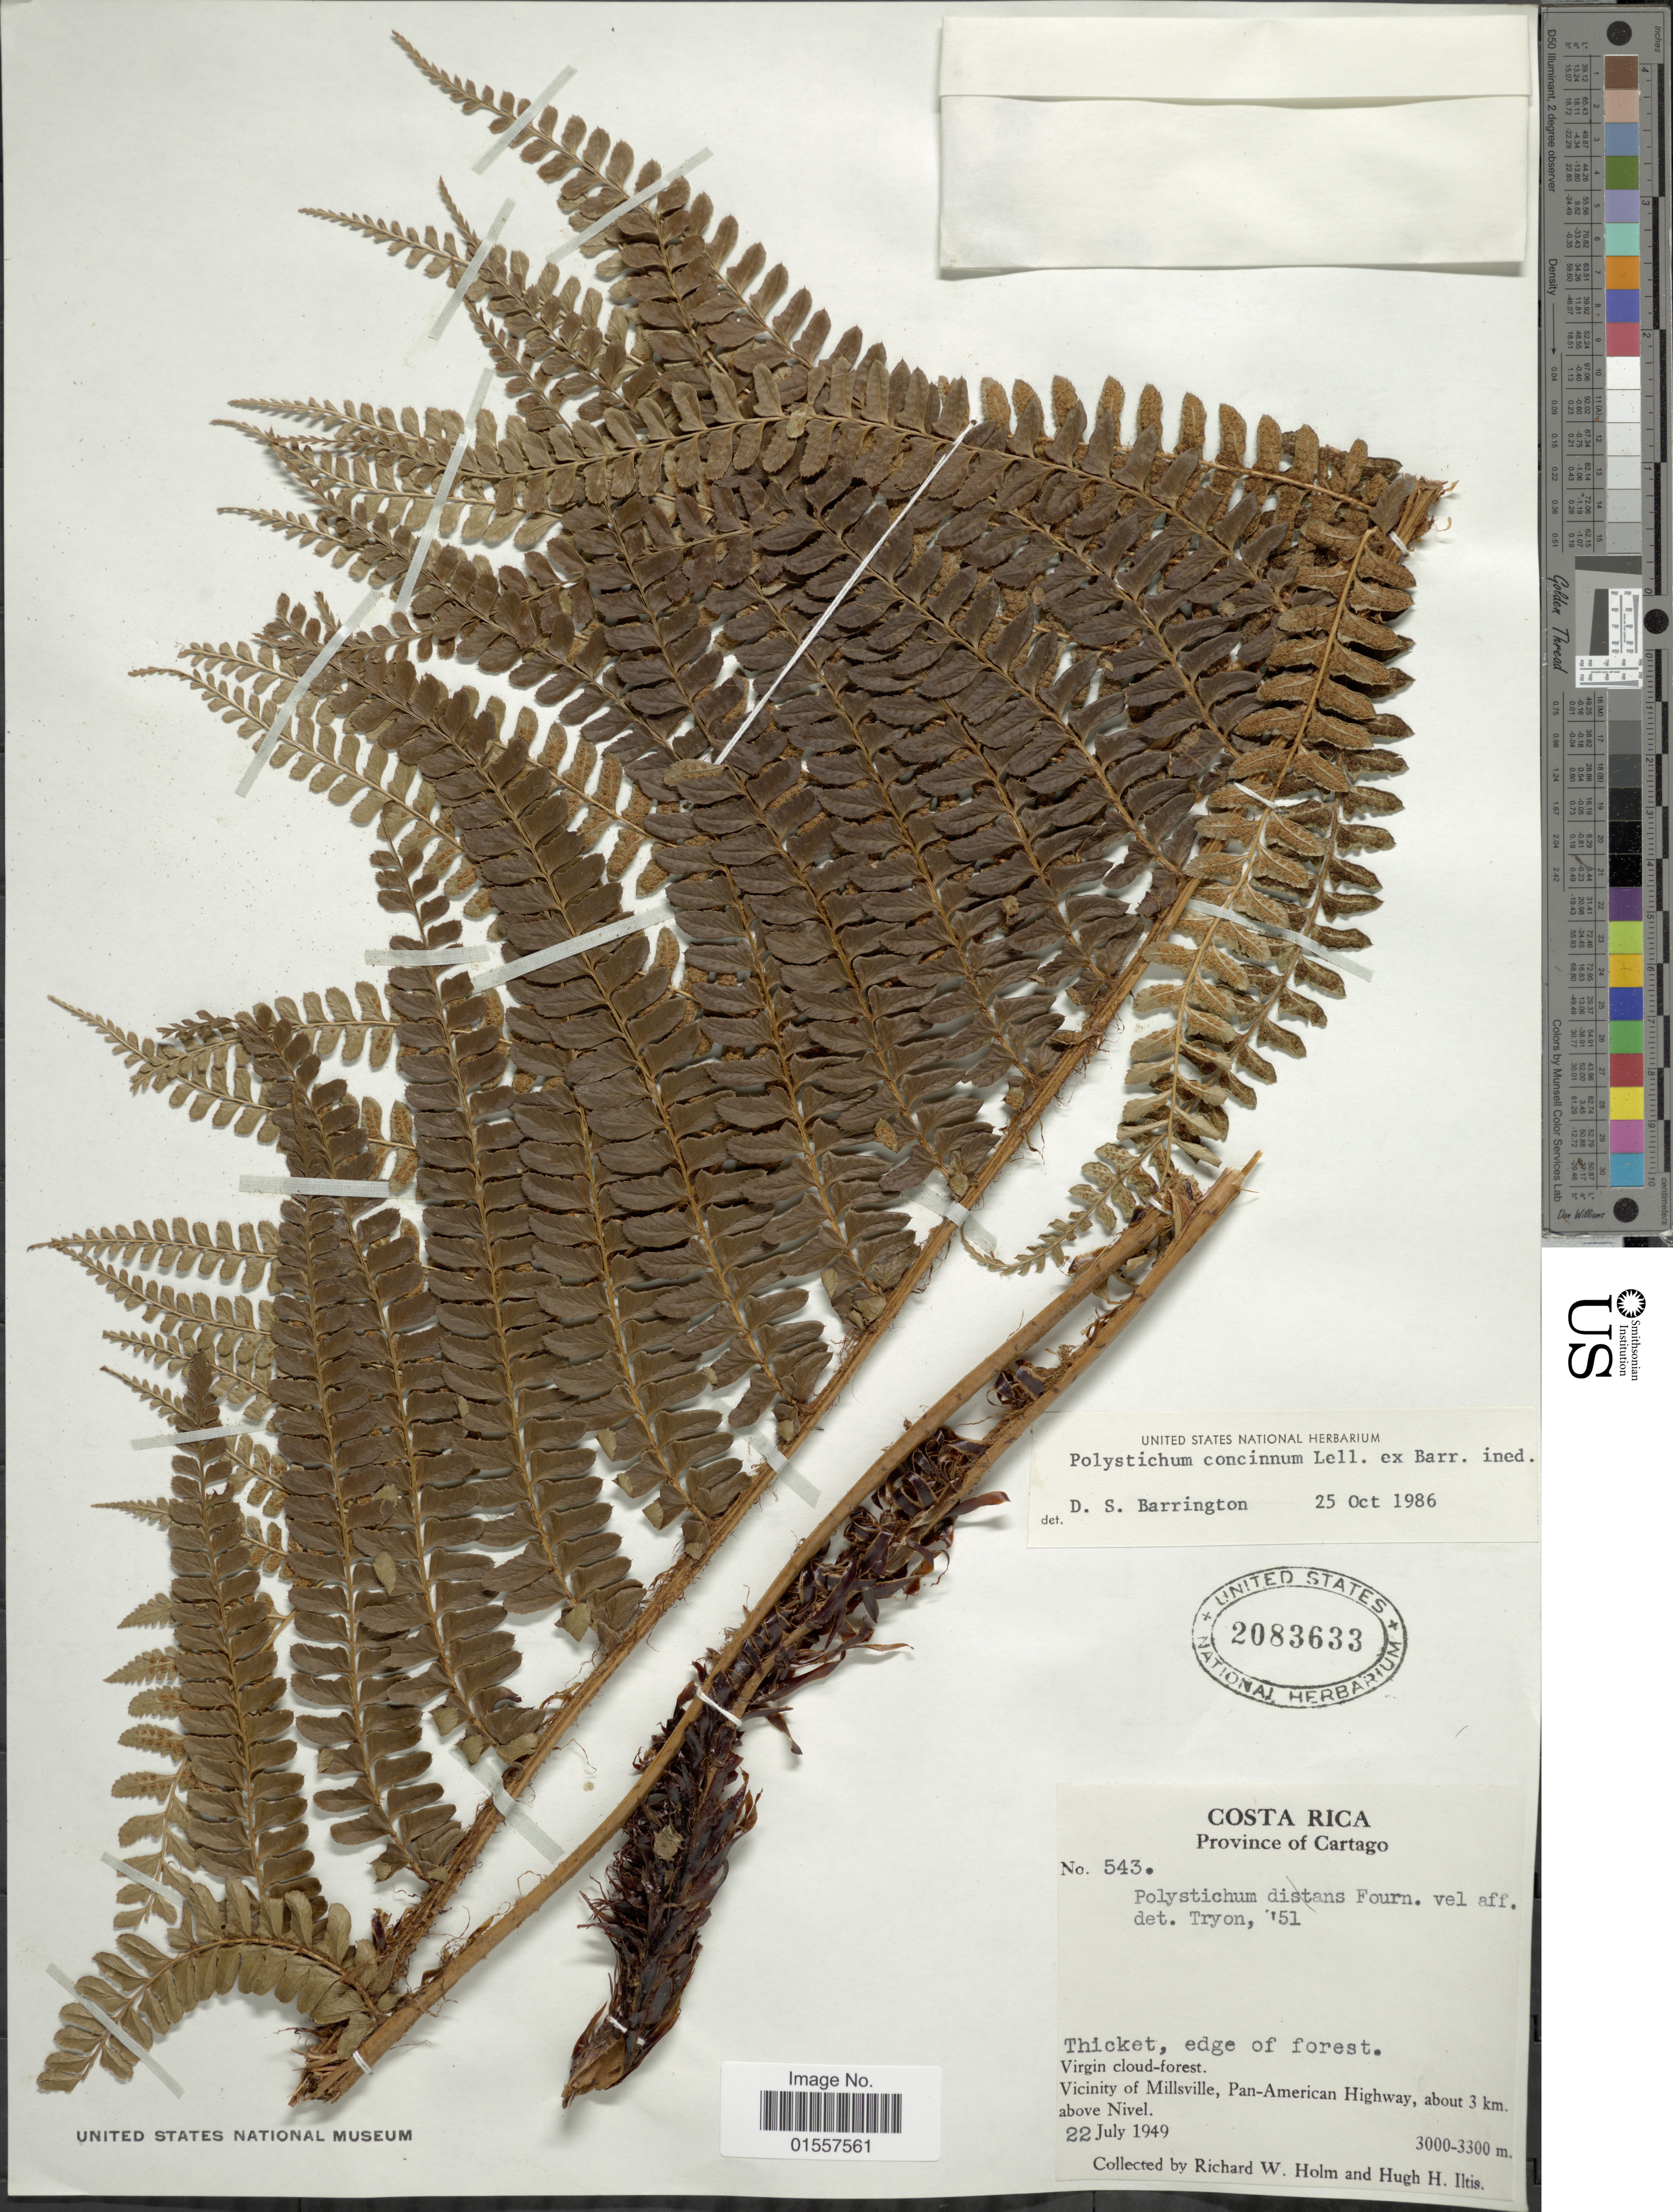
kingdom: Plantae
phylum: Tracheophyta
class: Polypodiopsida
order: Polypodiales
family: Dryopteridaceae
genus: Polystichum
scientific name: Polystichum concinnum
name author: Lellinger ex Barrington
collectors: R. W. Holm & H. H. Iltis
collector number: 543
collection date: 1949-07-22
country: Costa Rica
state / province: Cartago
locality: Province of Cartago, Vicinity of Millsville, Pan-American Highway, about 3 km above Nivel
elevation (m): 3000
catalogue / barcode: US 2083633